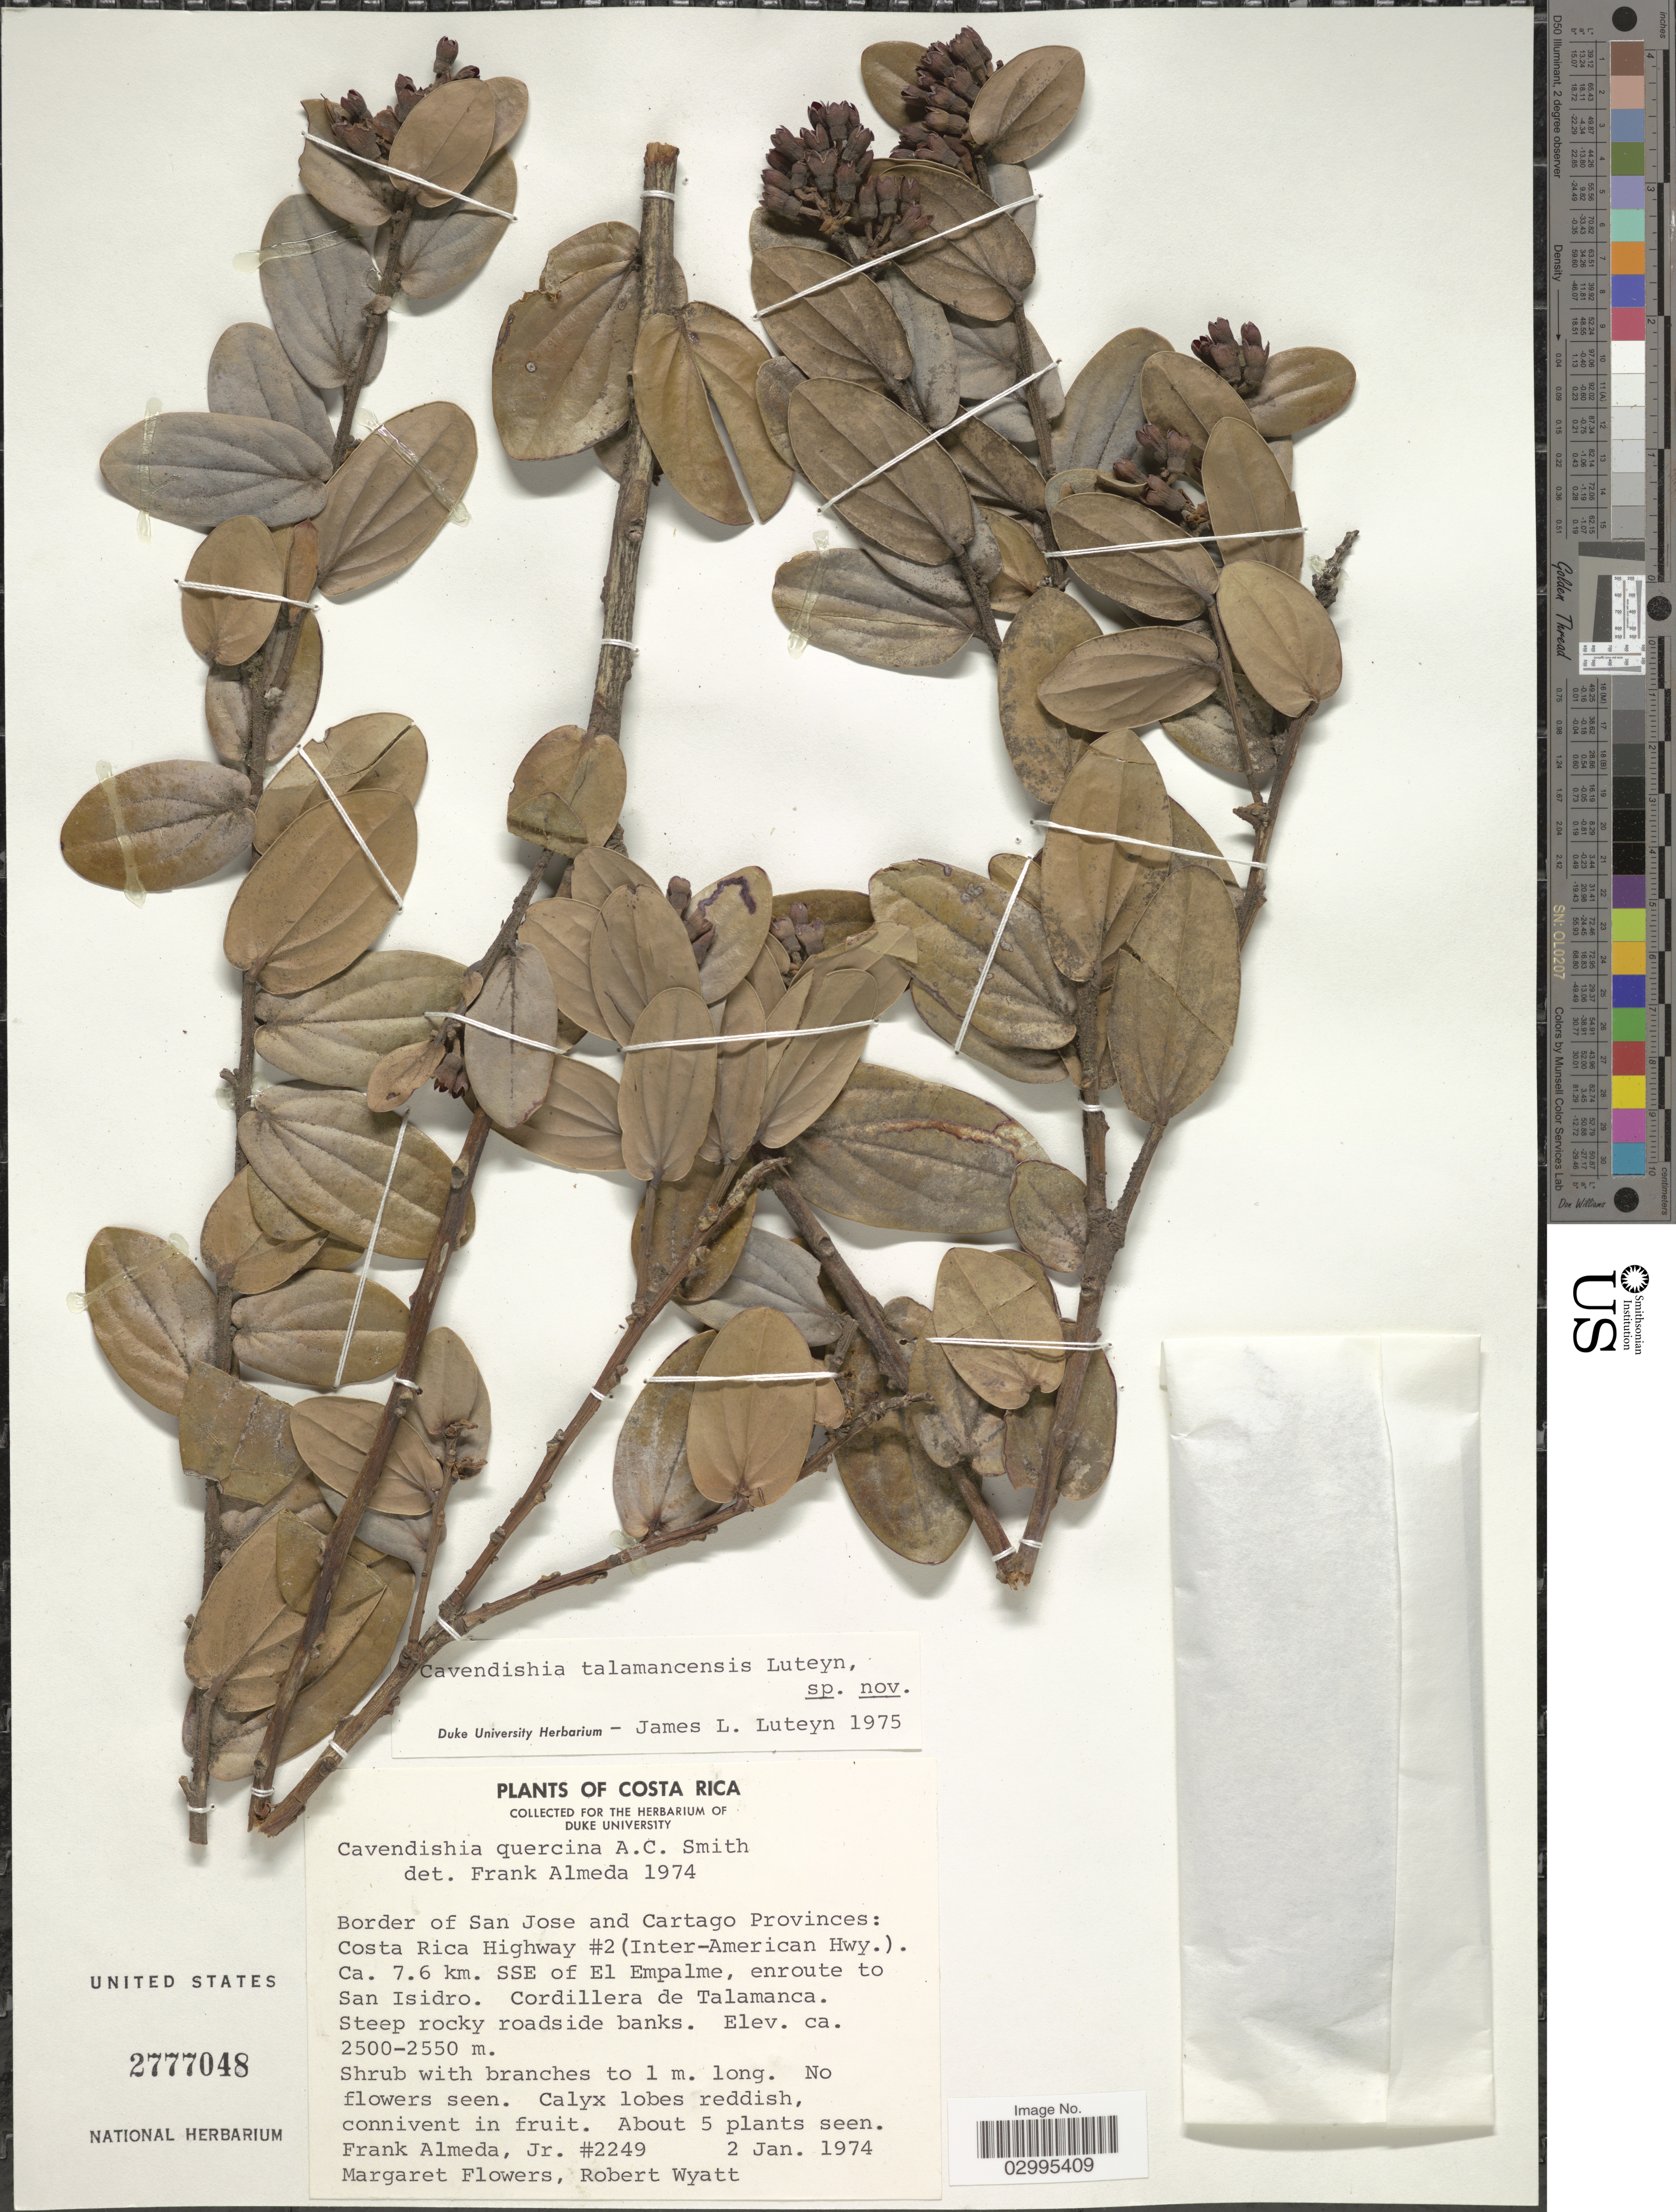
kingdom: Plantae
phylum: Tracheophyta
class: Magnoliopsida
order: Ericales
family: Ericaceae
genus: Cavendishia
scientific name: Cavendishia talamancensis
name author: Luteyn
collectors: F. Almeda, M. Flowers & R. Wyatt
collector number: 2249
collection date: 1974-01-02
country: Costa Rica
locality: Border of San Jose and Cartago Provinces: Costa Rica Highway #2 (Inter-American Hwy.). Ca. 7.6 km. SSE of El Empalme, enroute to San Isidro. Cordillera de Talamanca.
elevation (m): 2500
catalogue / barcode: US 2777048